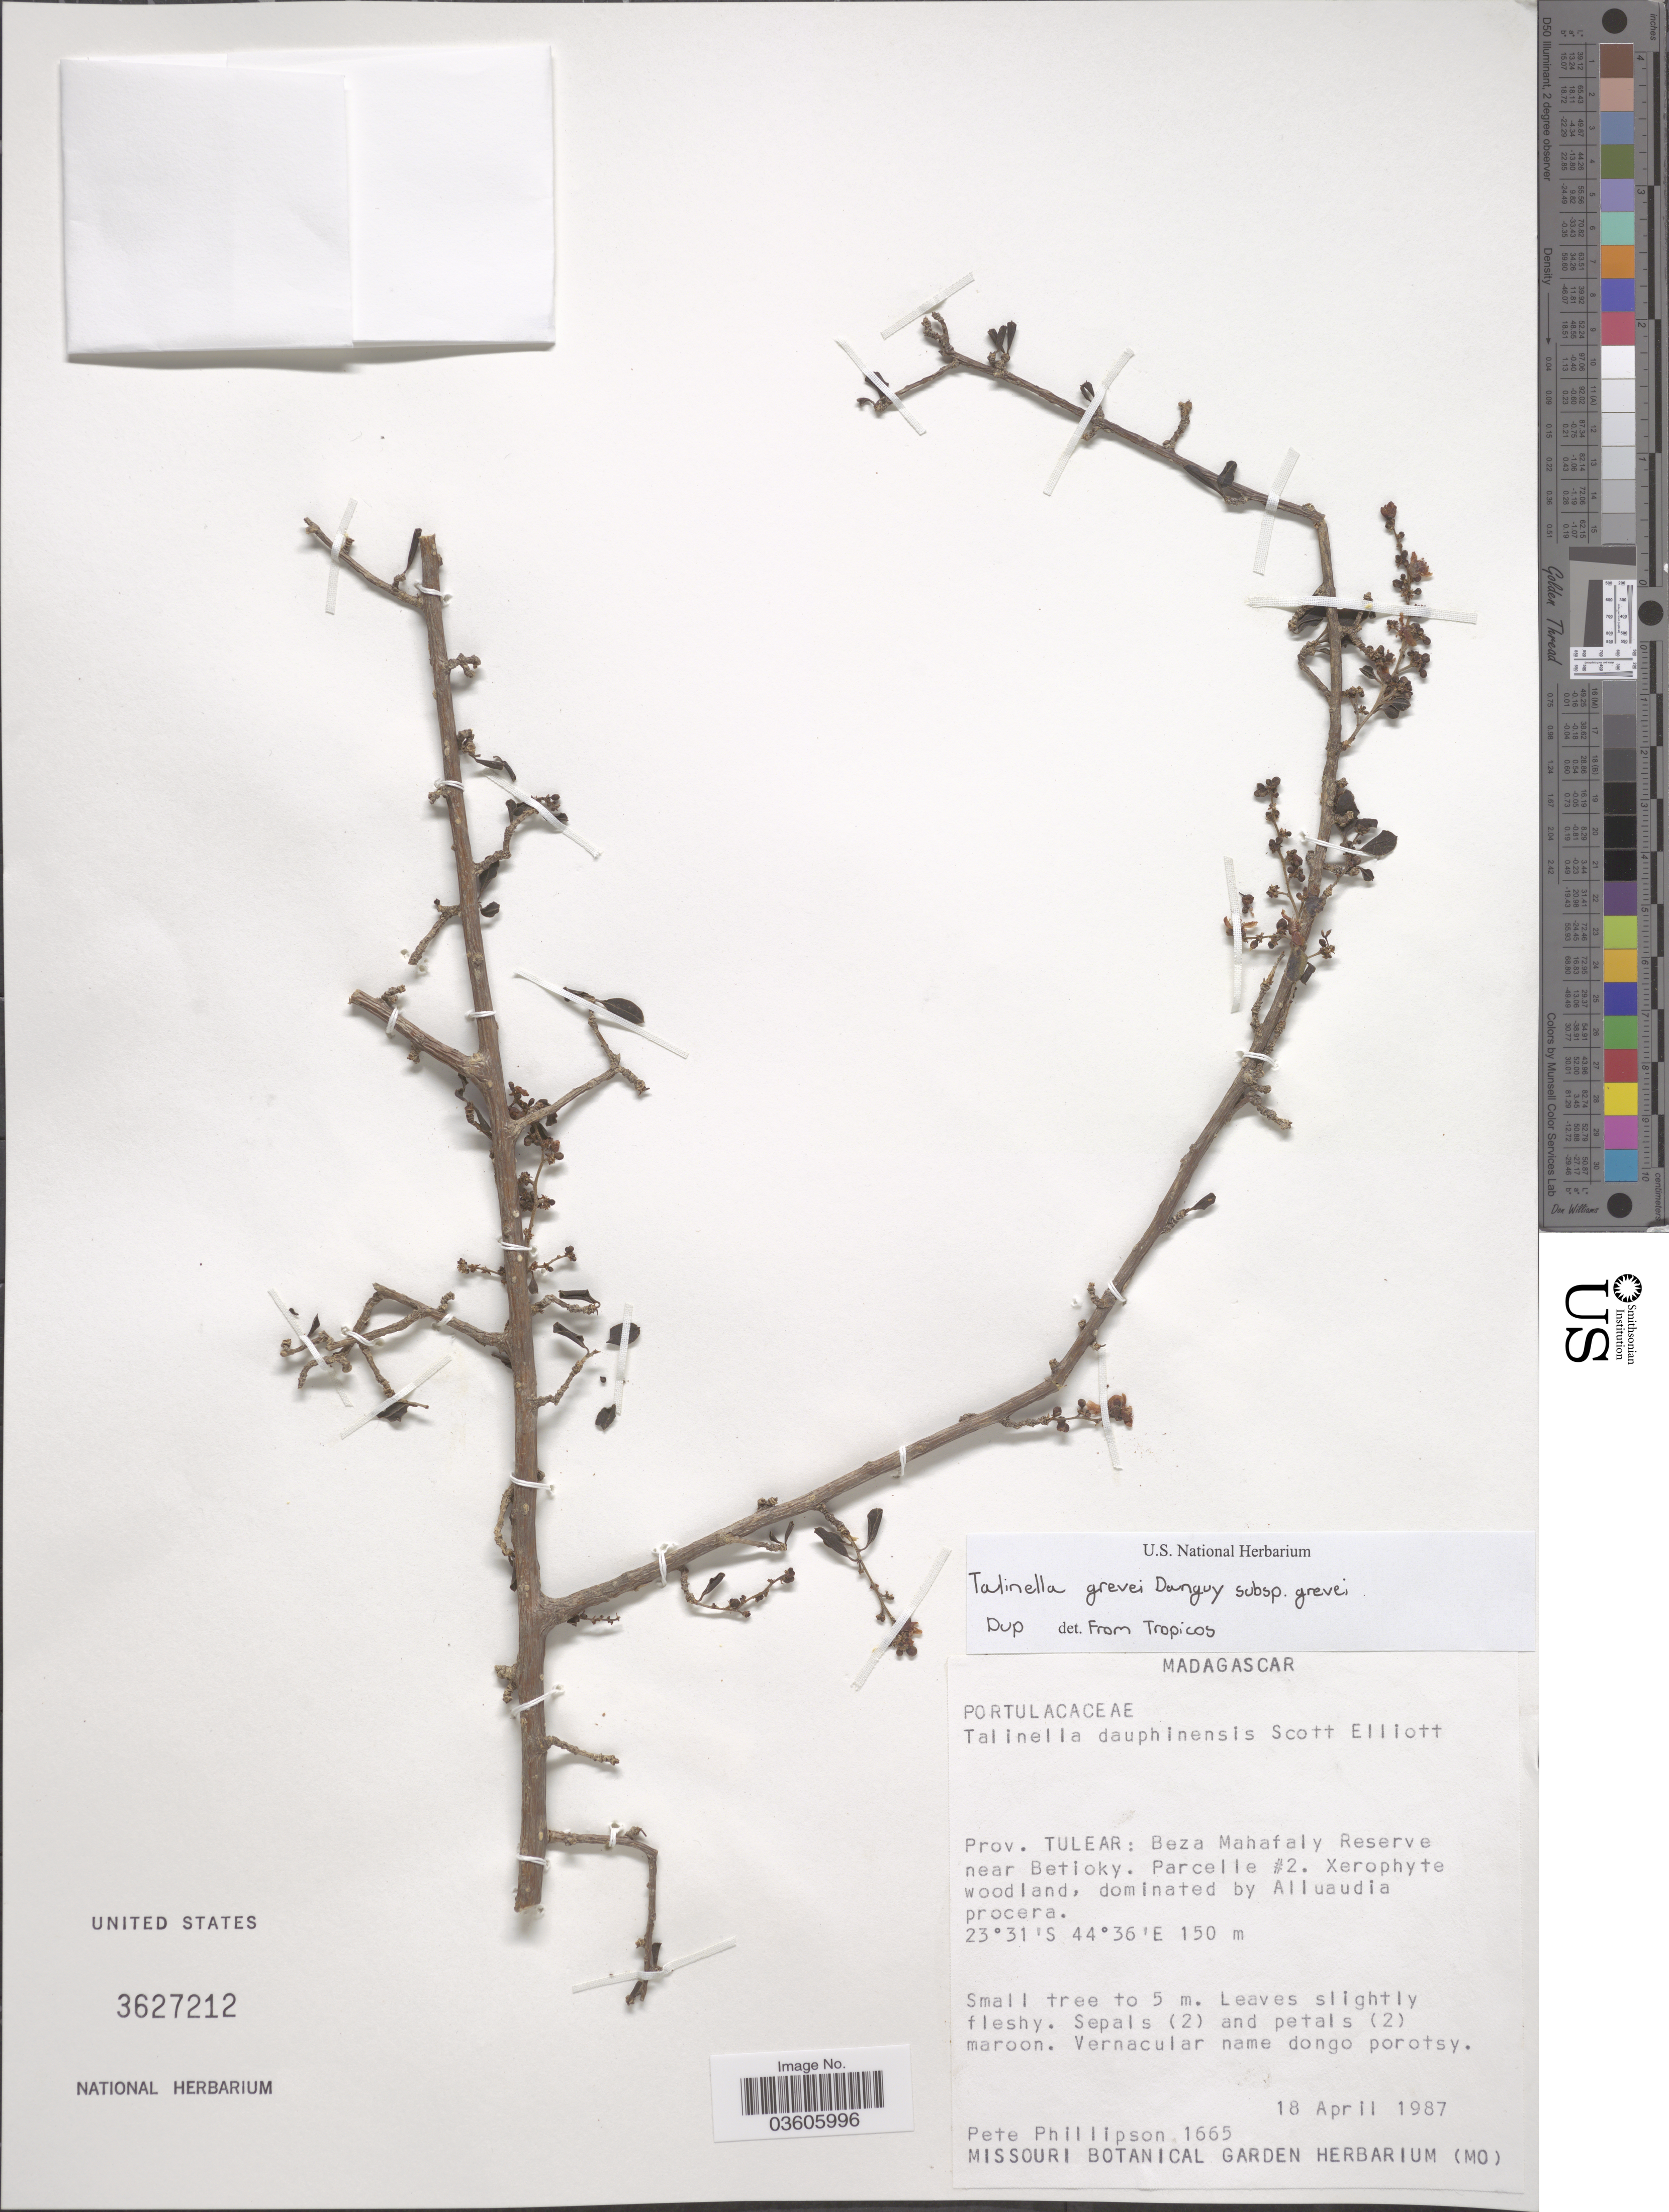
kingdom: Plantae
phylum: Tracheophyta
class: Magnoliopsida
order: Caryophyllales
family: Talinaceae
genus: Talinella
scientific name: Talinella grevei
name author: Danguy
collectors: P. B. Phillipson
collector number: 1665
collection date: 1987-04-18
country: Madagascar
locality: Prov. Tulear: Beza Mahafaly Reserve near Betioky. Parcelle #2.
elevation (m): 150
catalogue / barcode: US 3627212